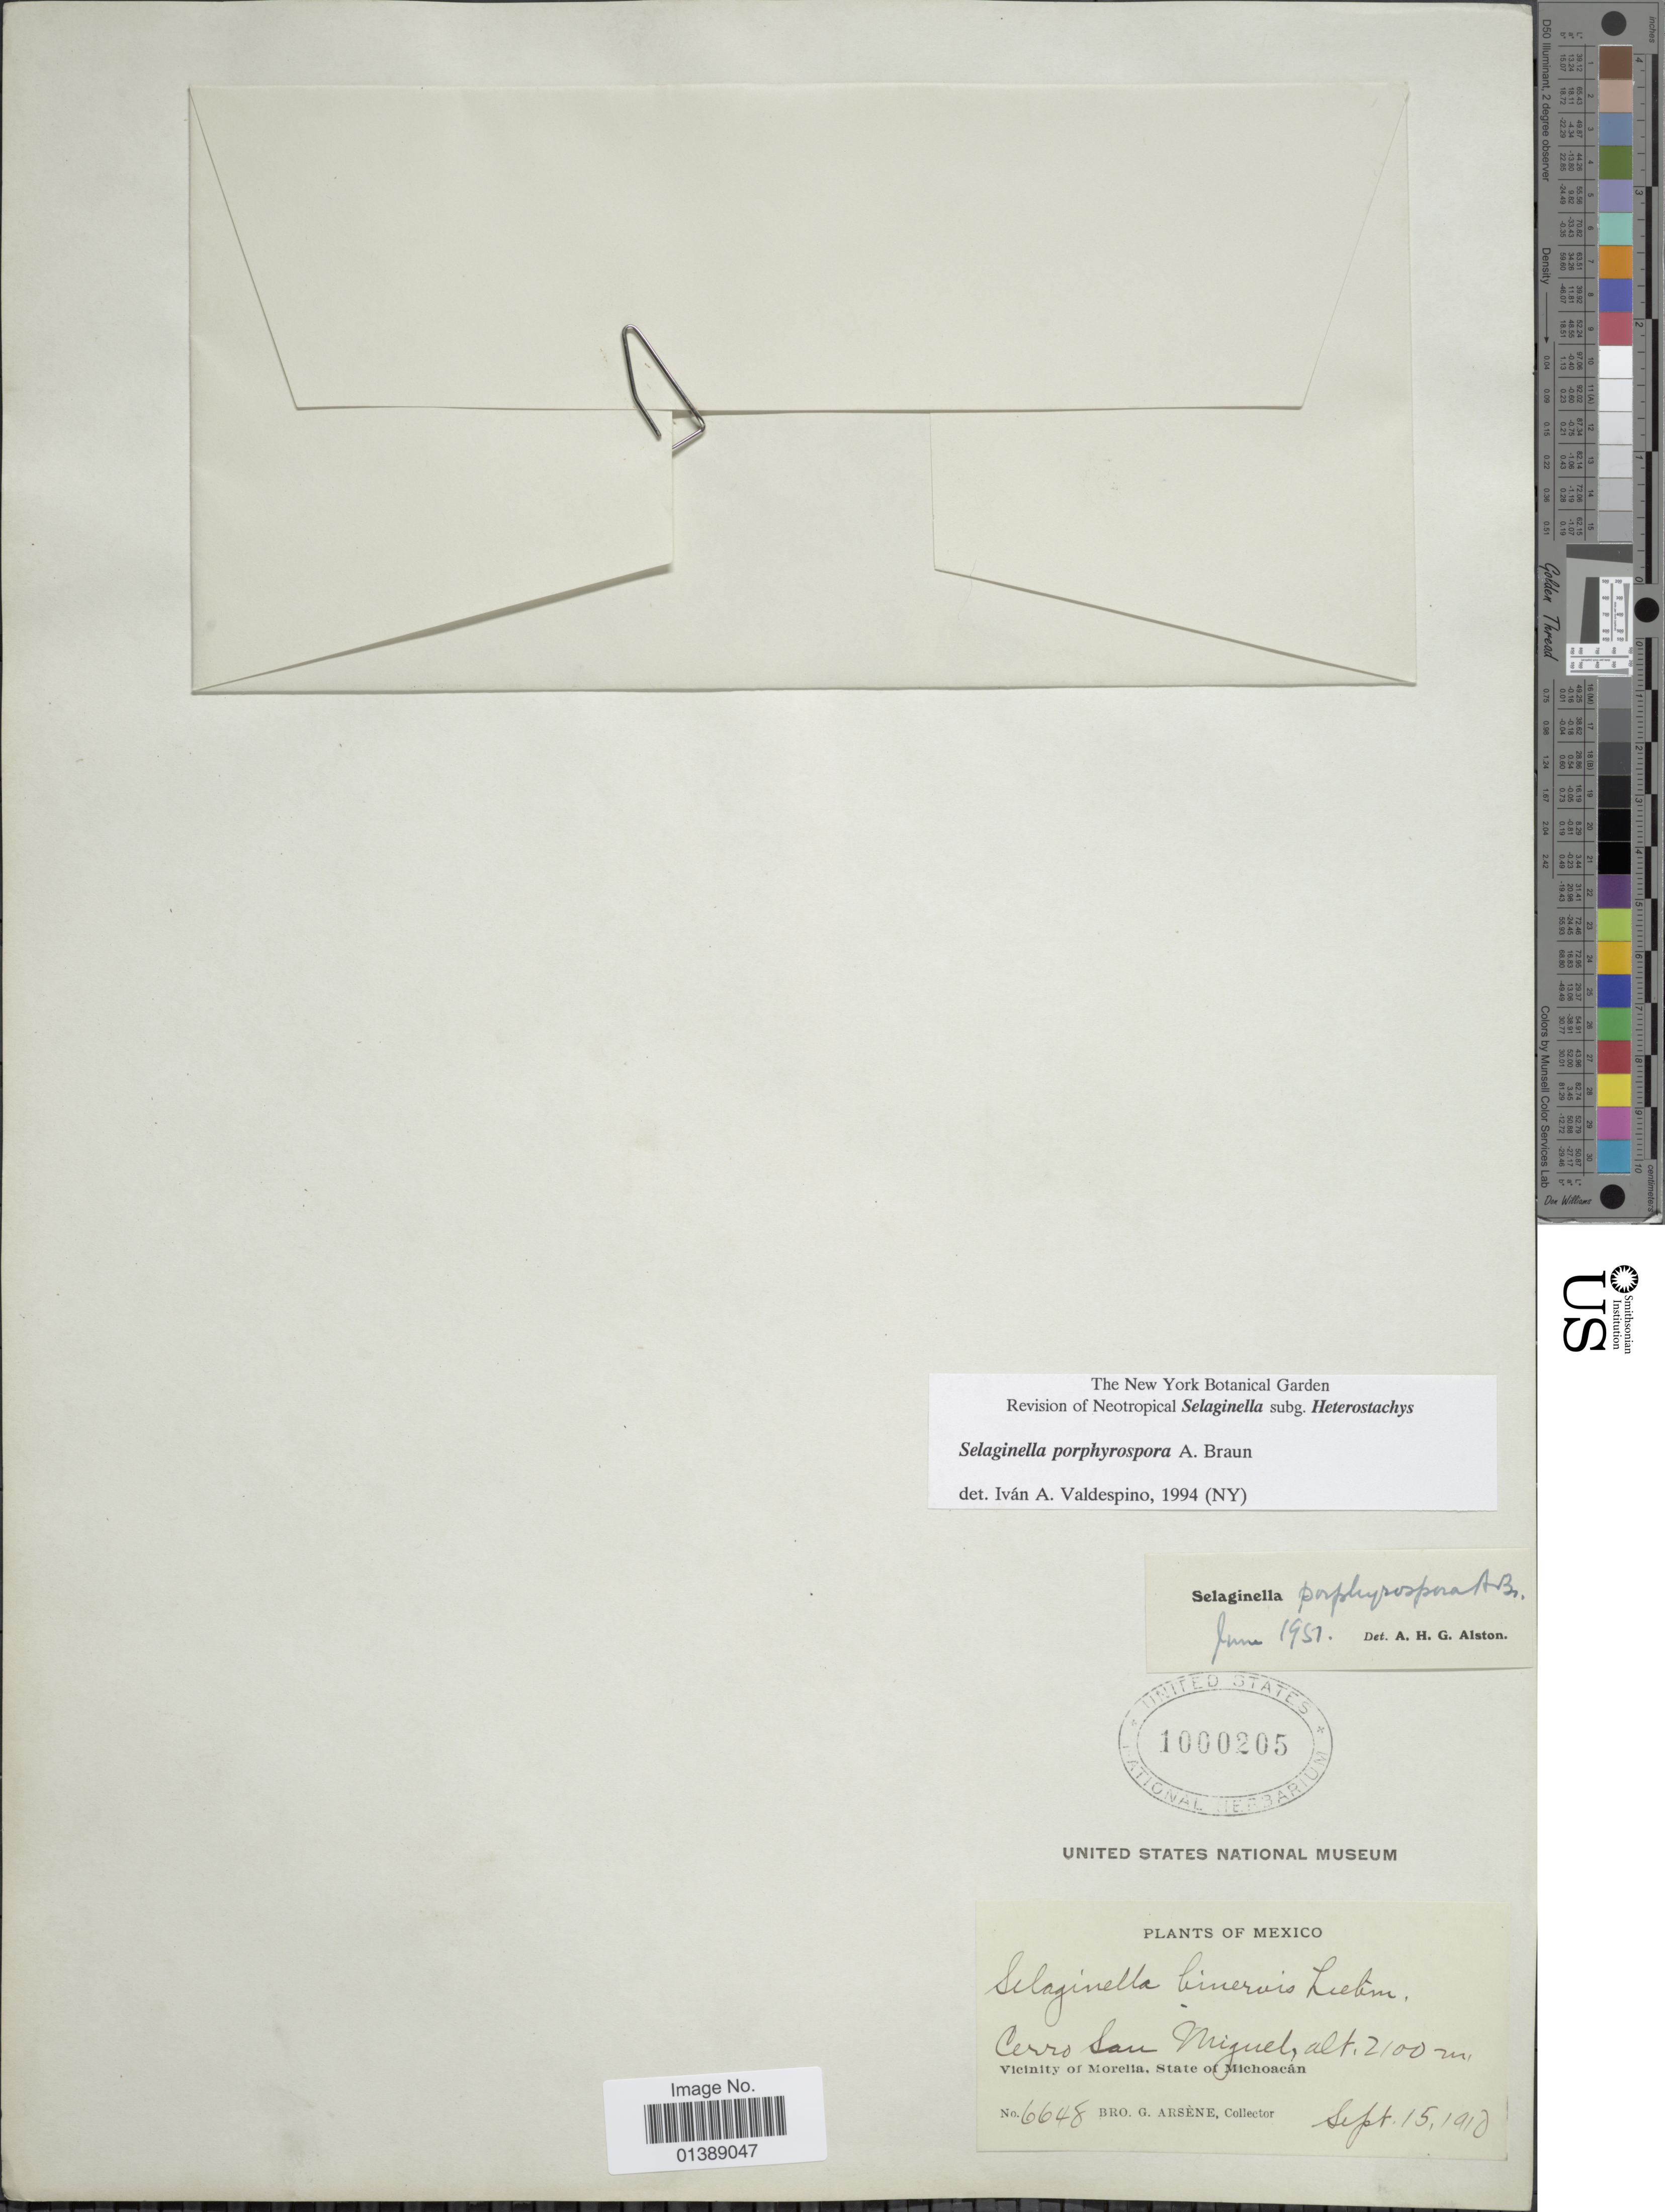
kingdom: Plantae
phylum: Tracheophyta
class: Lycopodiopsida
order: Selaginellales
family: Selaginellaceae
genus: Selaginella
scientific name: Selaginella porphyrospora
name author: A. Braun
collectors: Bro. G. Arsène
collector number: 6648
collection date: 1910-09-15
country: Mexico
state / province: Michoacán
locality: Cerro San Miguel, Vicinity of Morelia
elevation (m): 2100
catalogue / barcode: US 1000205